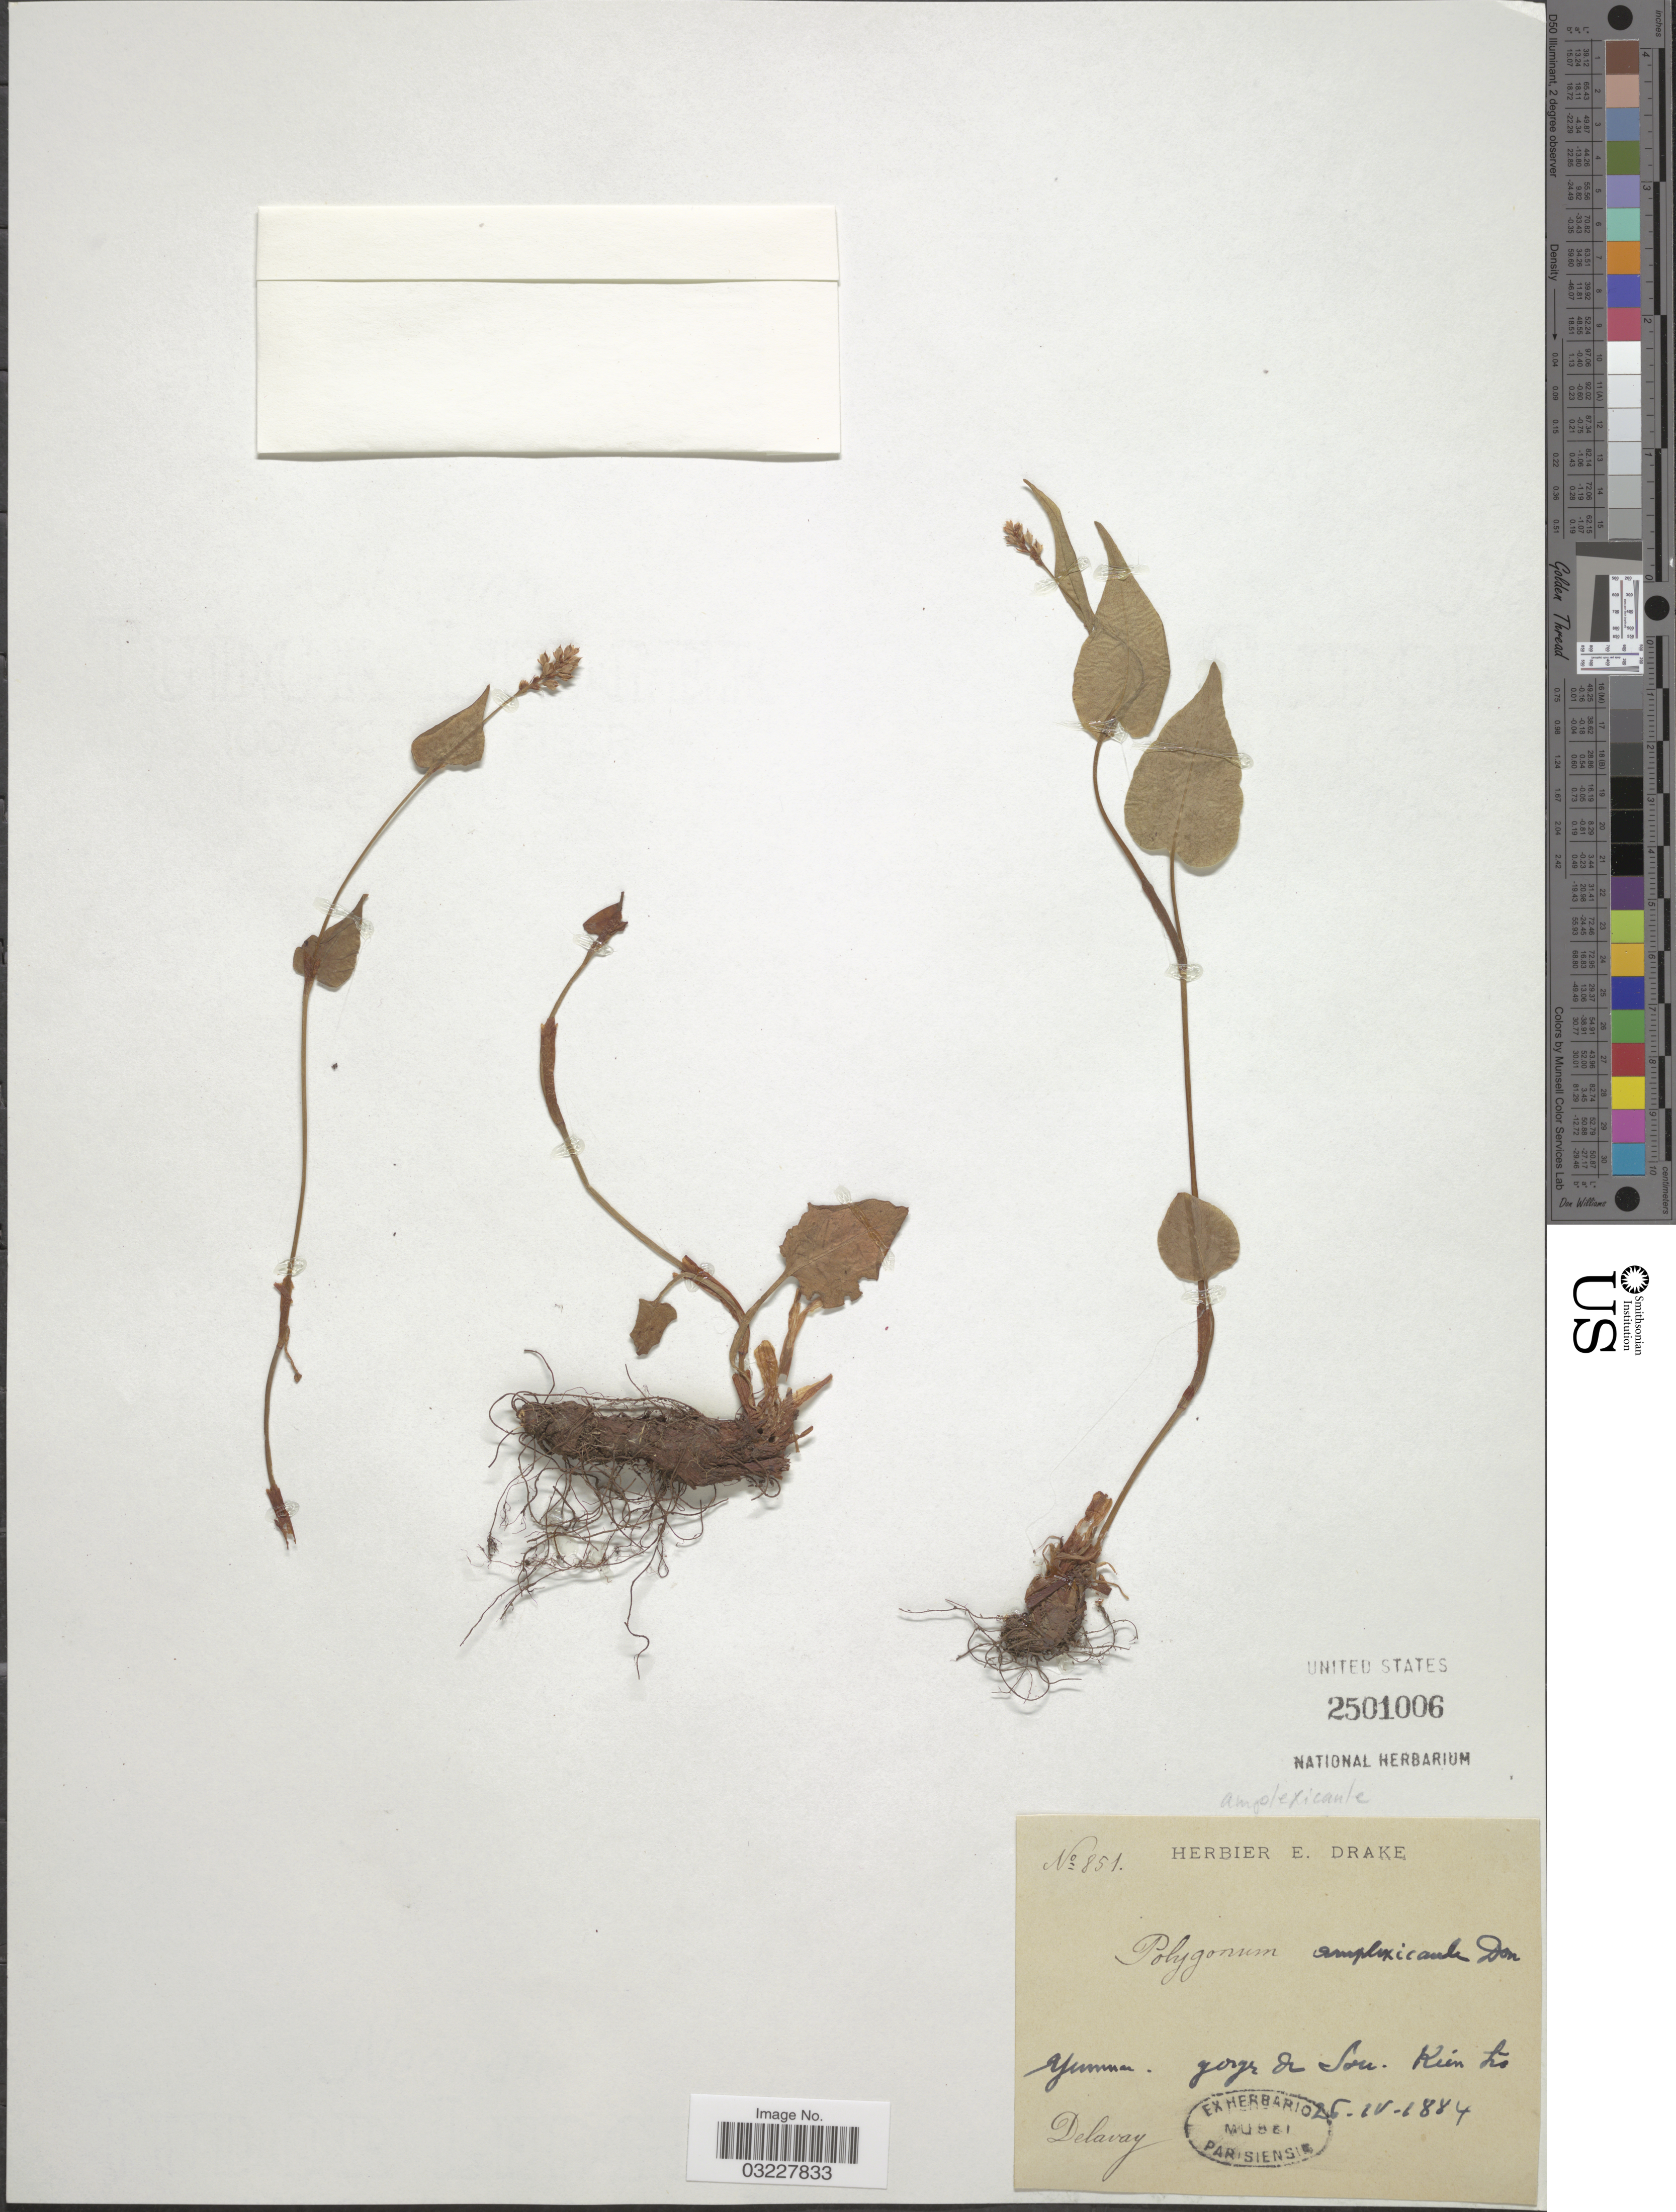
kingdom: Plantae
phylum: Tracheophyta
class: Magnoliopsida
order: Caryophyllales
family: Polygonaceae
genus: Bistorta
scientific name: Bistorta amplexicaulis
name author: (D. Don) Greene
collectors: Delavay, --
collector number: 851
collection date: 1884-04-26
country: China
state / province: Yunnan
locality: Gorge de Sou. Kien Lo. [interpreted]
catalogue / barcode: US 2501006